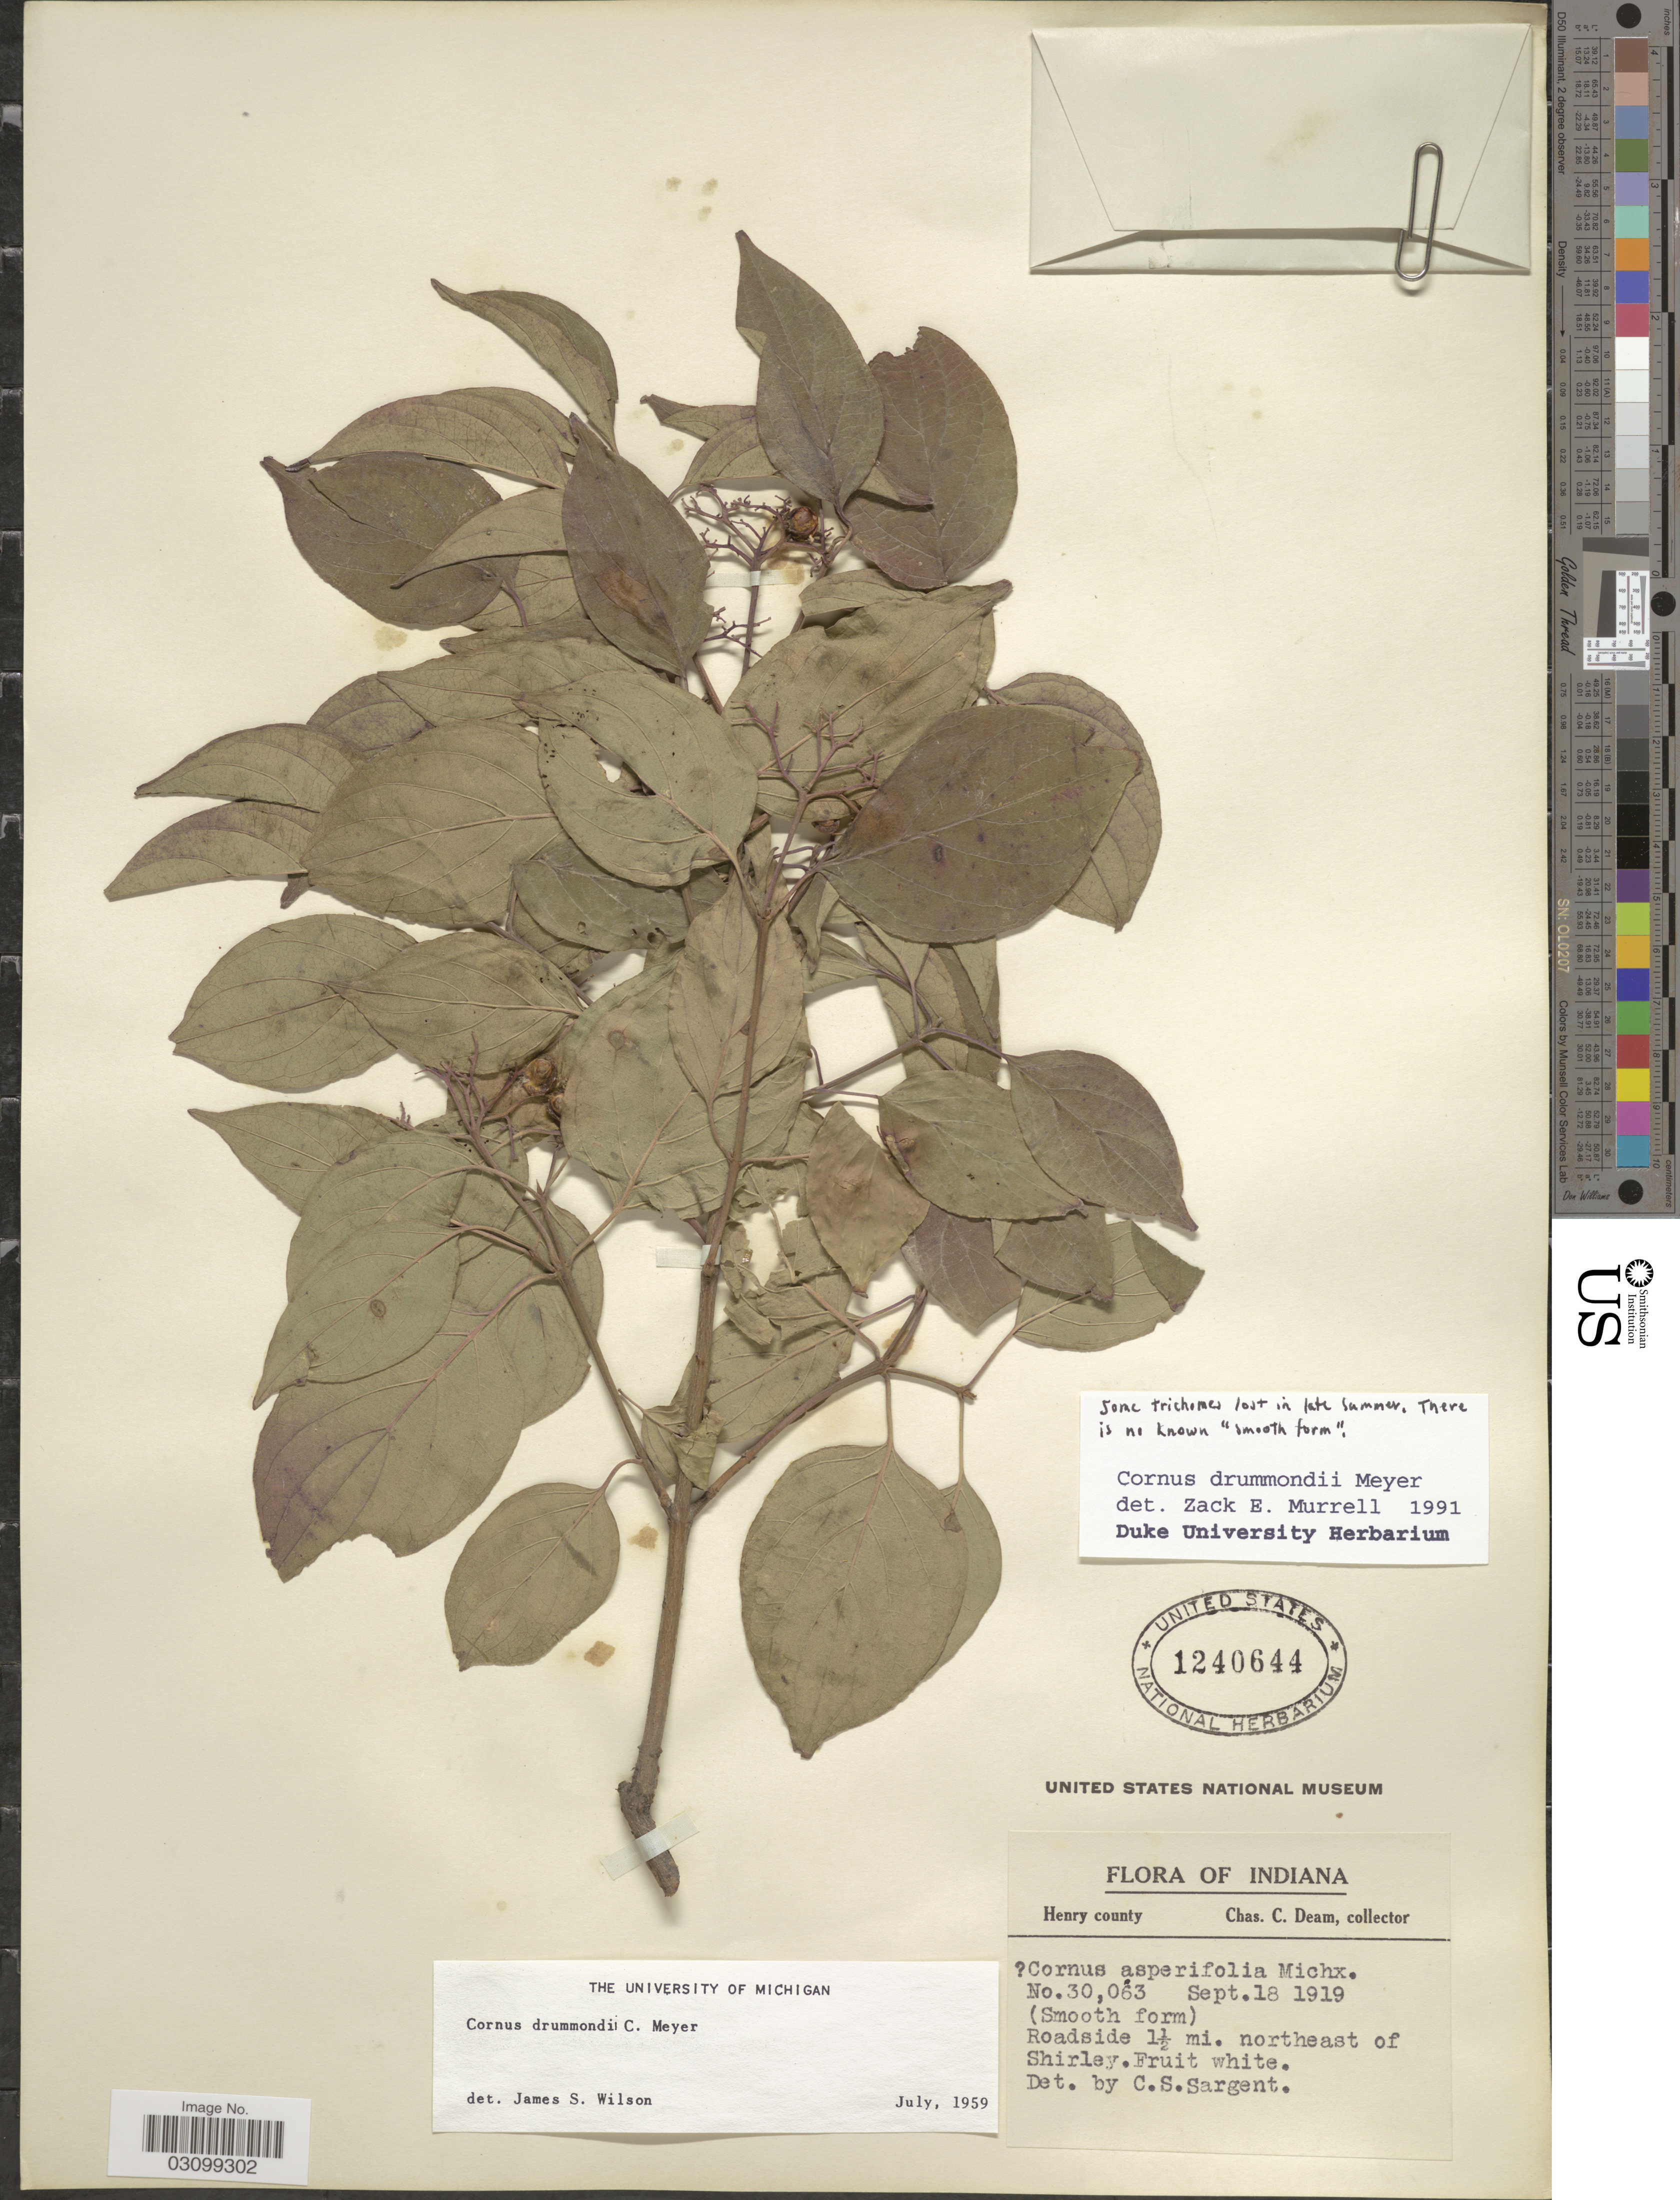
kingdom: Plantae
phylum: Tracheophyta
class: Magnoliopsida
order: Cornales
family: Cornaceae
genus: Cornus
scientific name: Cornus drummondii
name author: C.A. Mey.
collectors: C. C. Deam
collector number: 30063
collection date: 1919-09-18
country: United States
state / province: Indiana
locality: Henry county. Roadside 1½ mi. northeast of Shirley.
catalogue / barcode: US 1240644